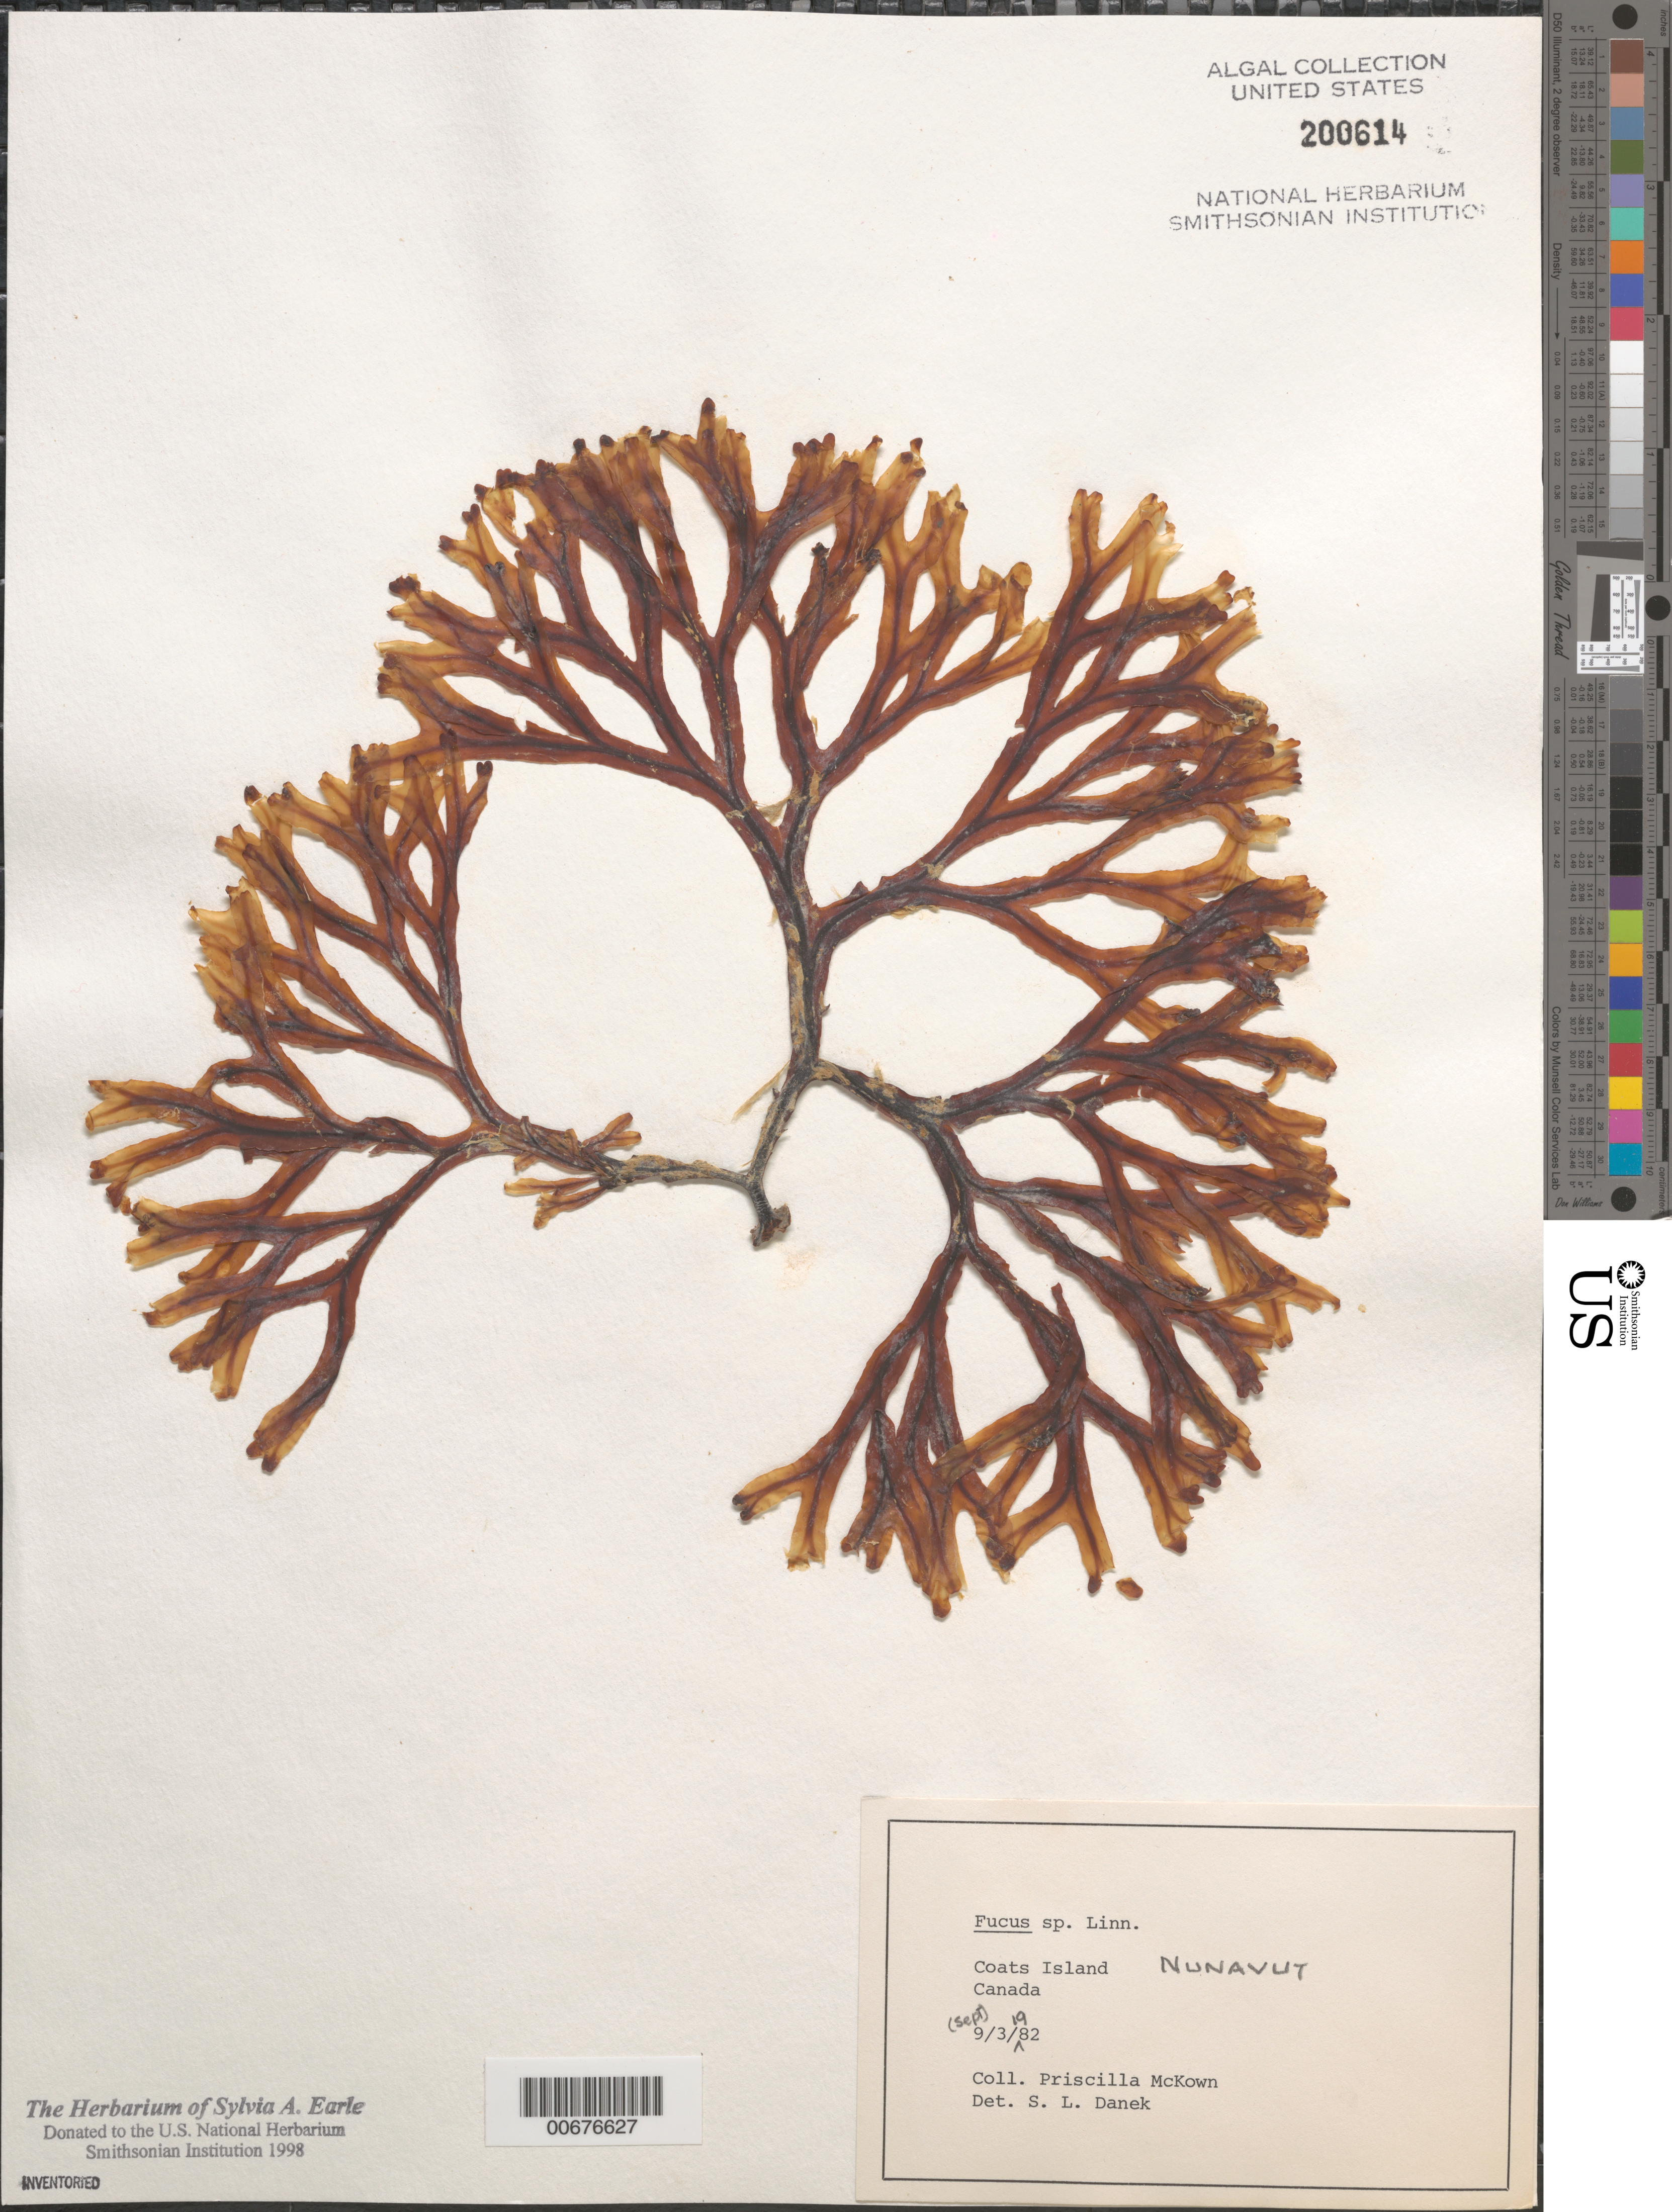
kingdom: Chromista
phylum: Ochrophyta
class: Phaeophyceae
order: Fucales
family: Fucaceae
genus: Fucus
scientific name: Fucus sp.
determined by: Danek, S. L.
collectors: P. McKown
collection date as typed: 03 Sep 1982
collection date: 1982-09-03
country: Canada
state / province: Nunavut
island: Coats Island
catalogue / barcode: US 200614